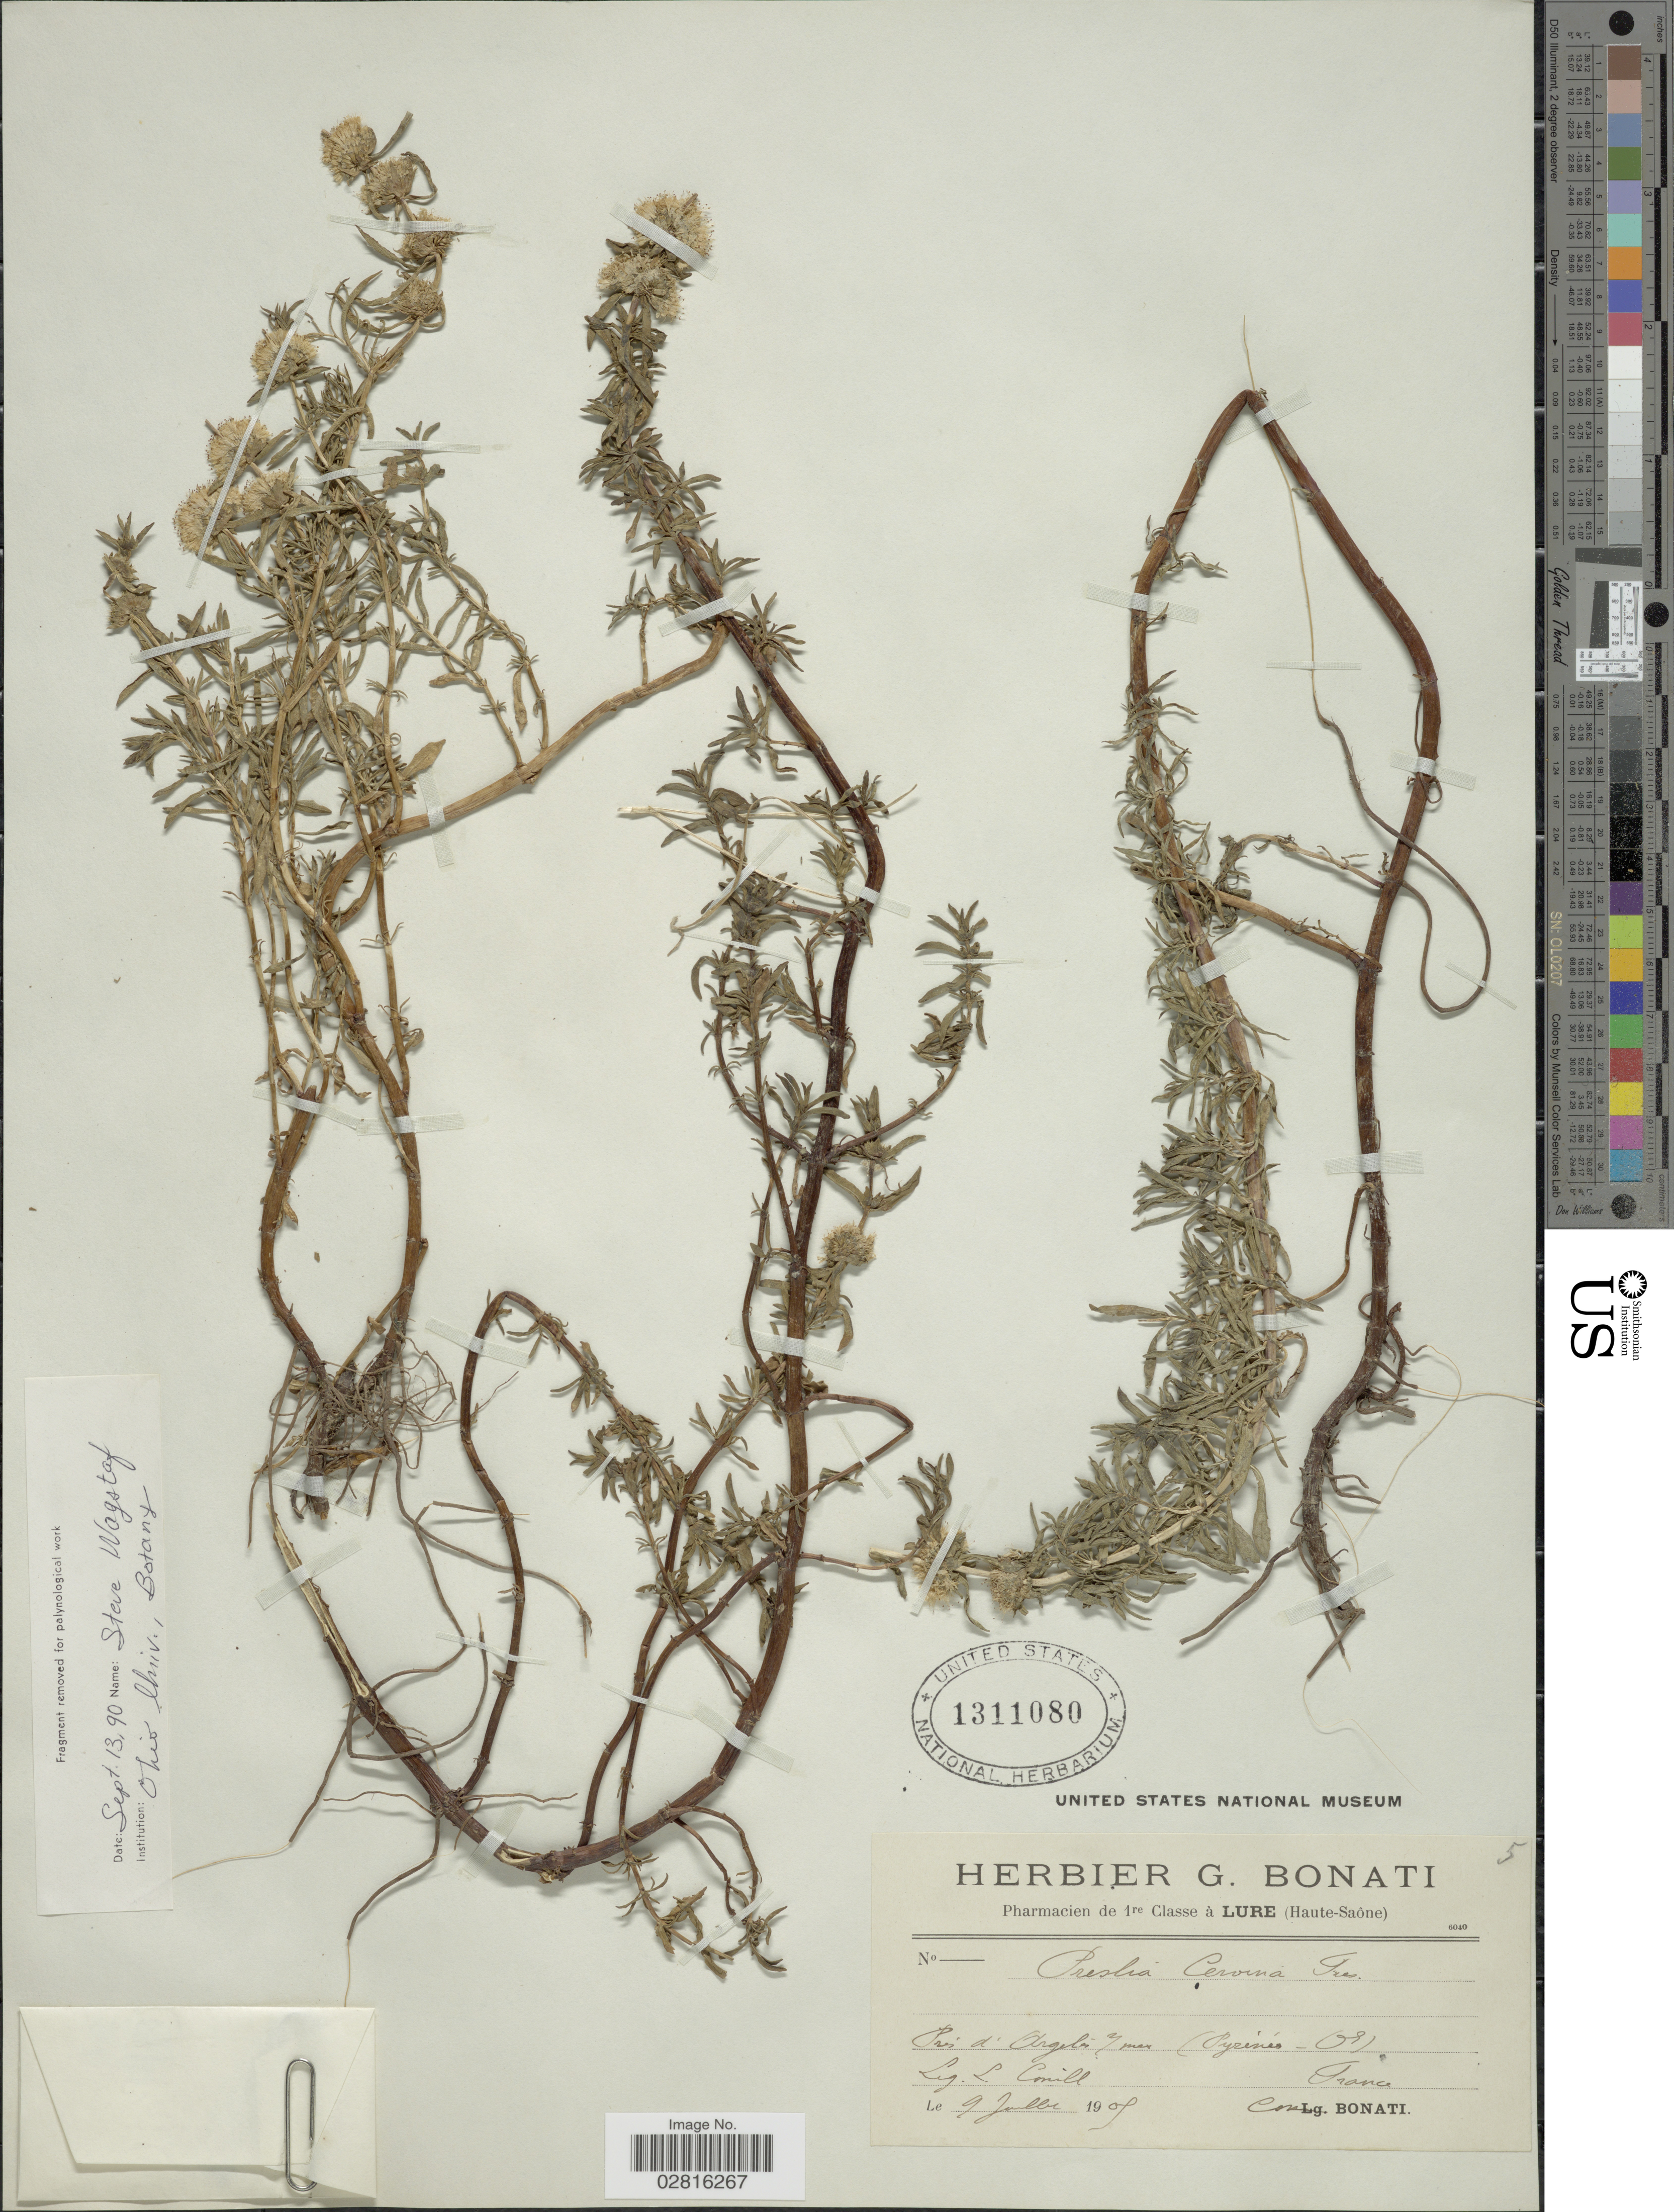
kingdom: Plantae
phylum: Tracheophyta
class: Magnoliopsida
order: Lamiales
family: Lamiaceae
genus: Mentha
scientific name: Mentha cervina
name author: L.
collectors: Conill, L.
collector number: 5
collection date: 1905-07-09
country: France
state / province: Occitanie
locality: Près d'Argelès 7 mar (Pyrenée-Ot). [interpreted]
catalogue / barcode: US 1311080